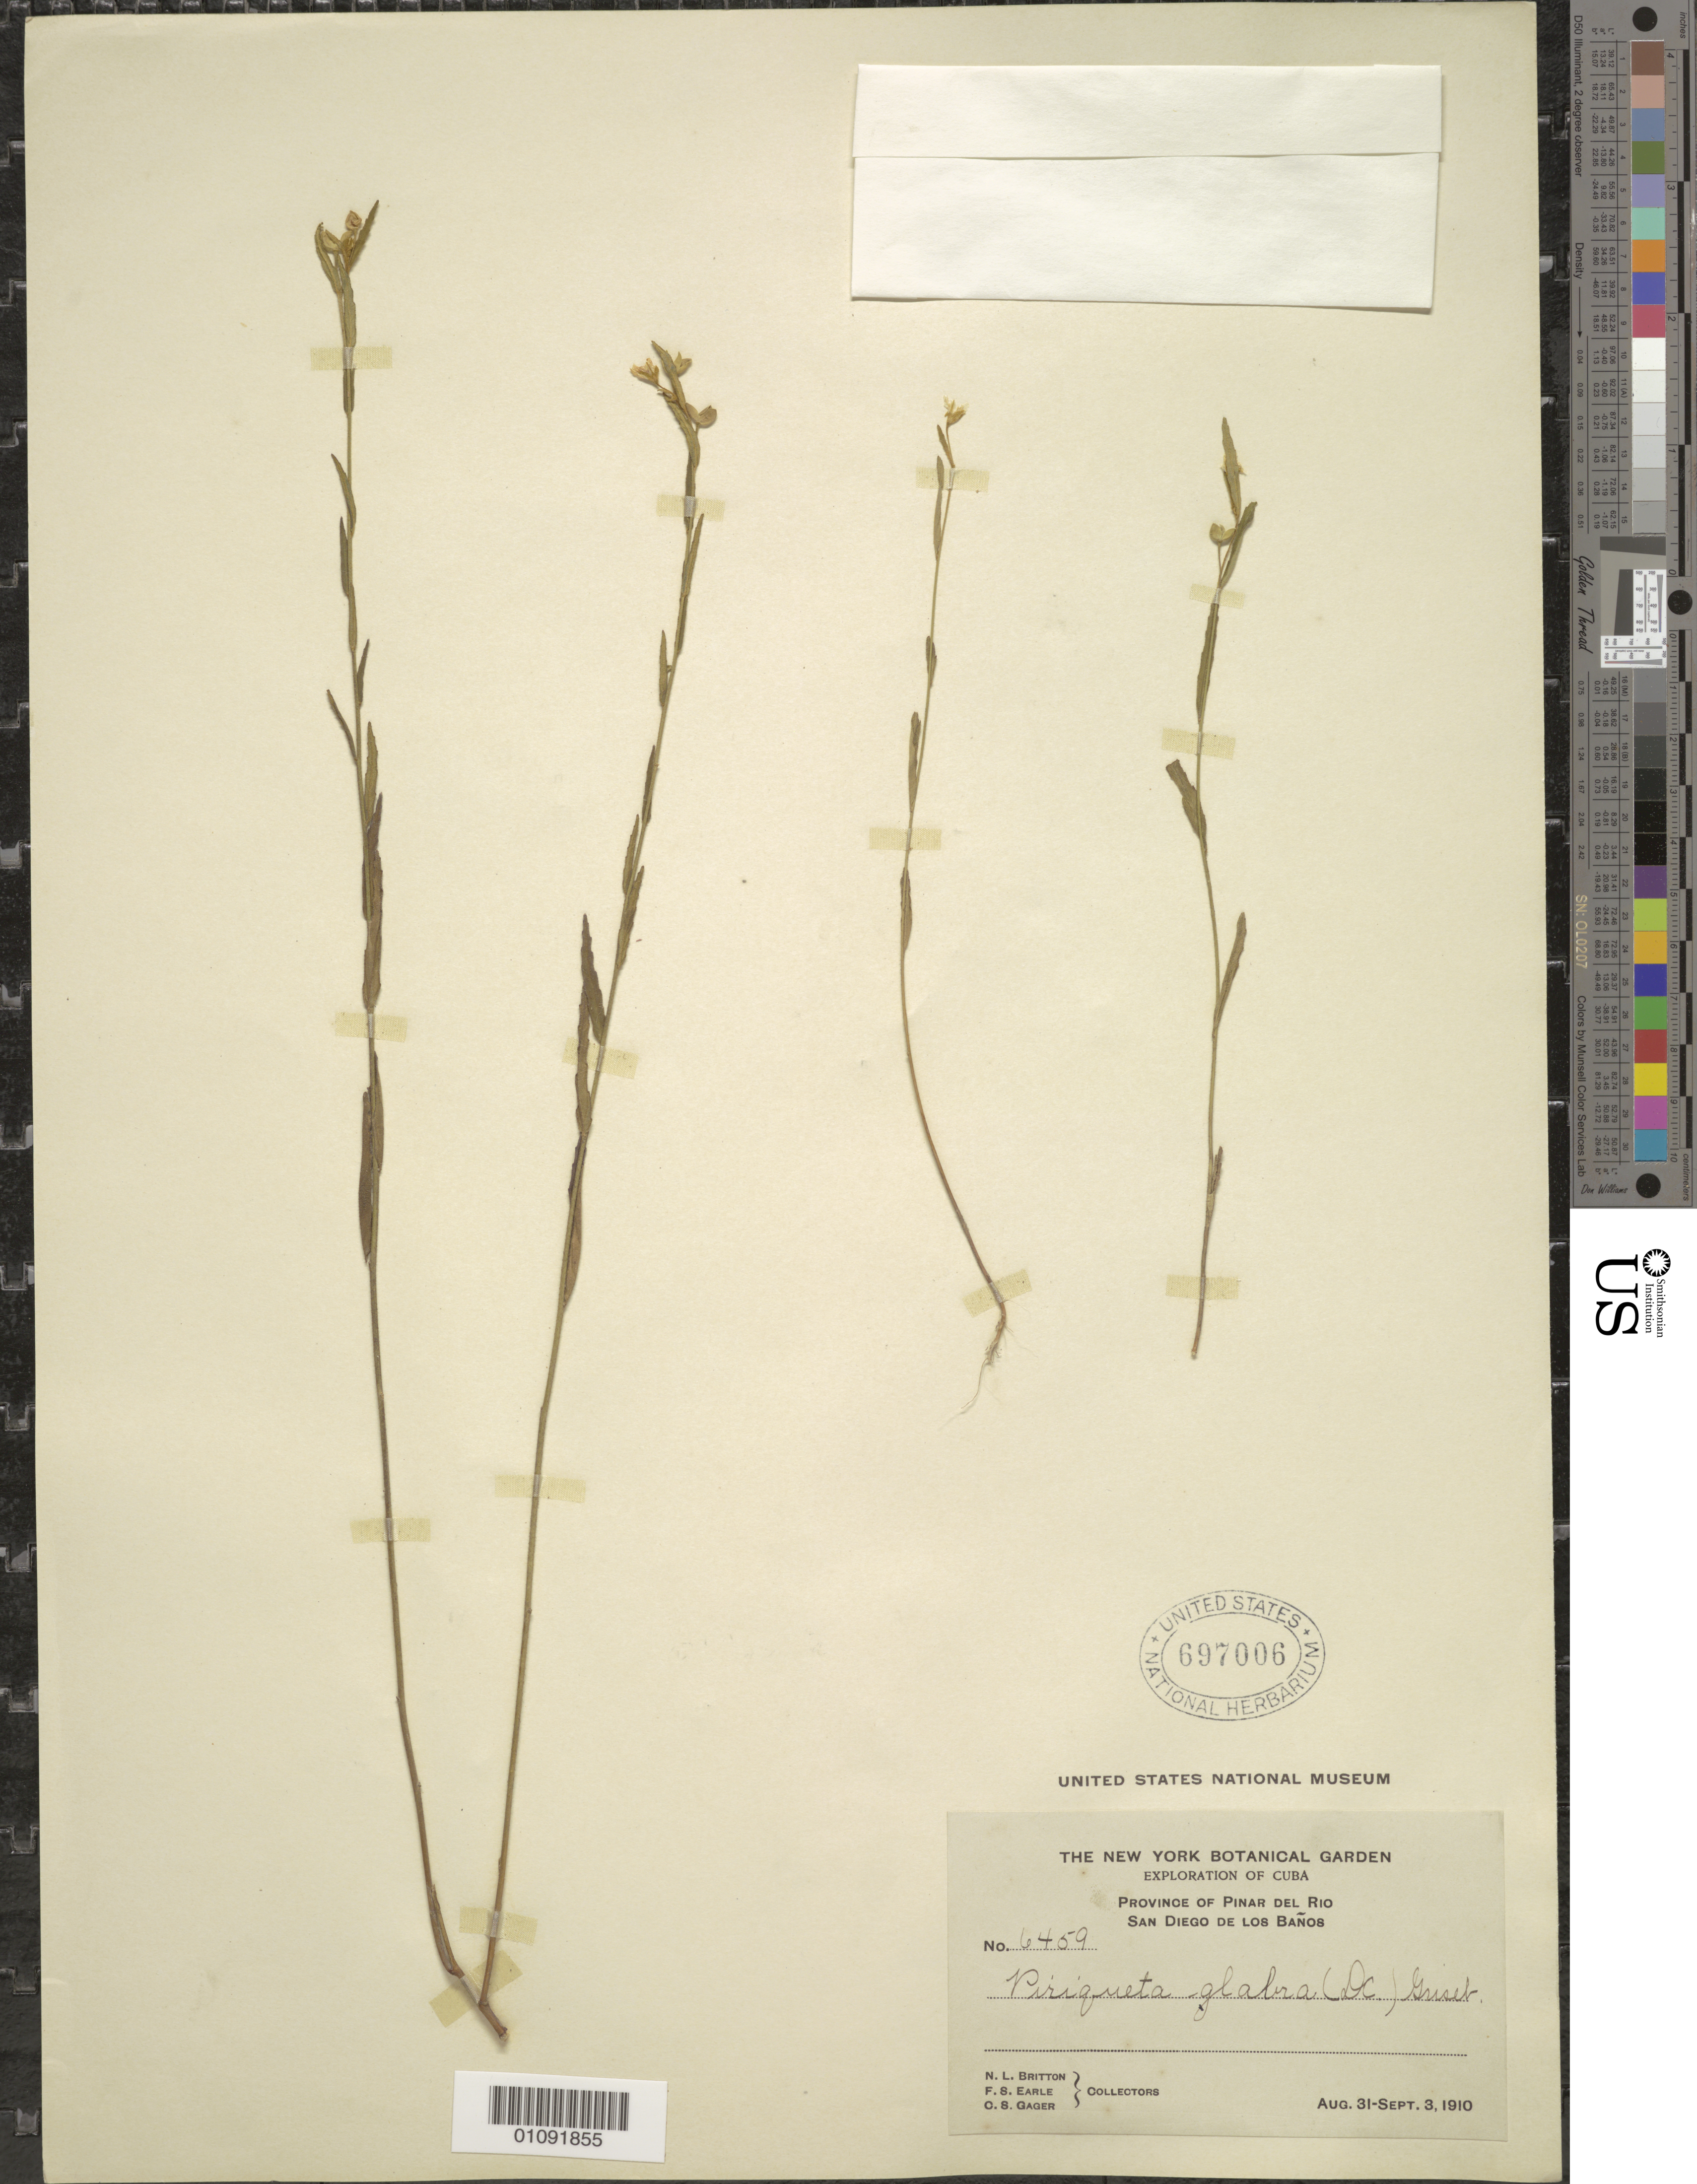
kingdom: Plantae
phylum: Tracheophyta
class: Magnoliopsida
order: Malpighiales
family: Turneraceae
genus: Piriqueta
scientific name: Piriqueta cistoides subsp. caroliniana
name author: (Walter) Arbo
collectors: N. Britton, F. S. Earle & C. Gager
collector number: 6459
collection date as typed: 31 Aug 1910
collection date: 1910-08-31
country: Cuba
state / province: Pinar del Rio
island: Cuba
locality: Pinar del Rio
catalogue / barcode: US 697006